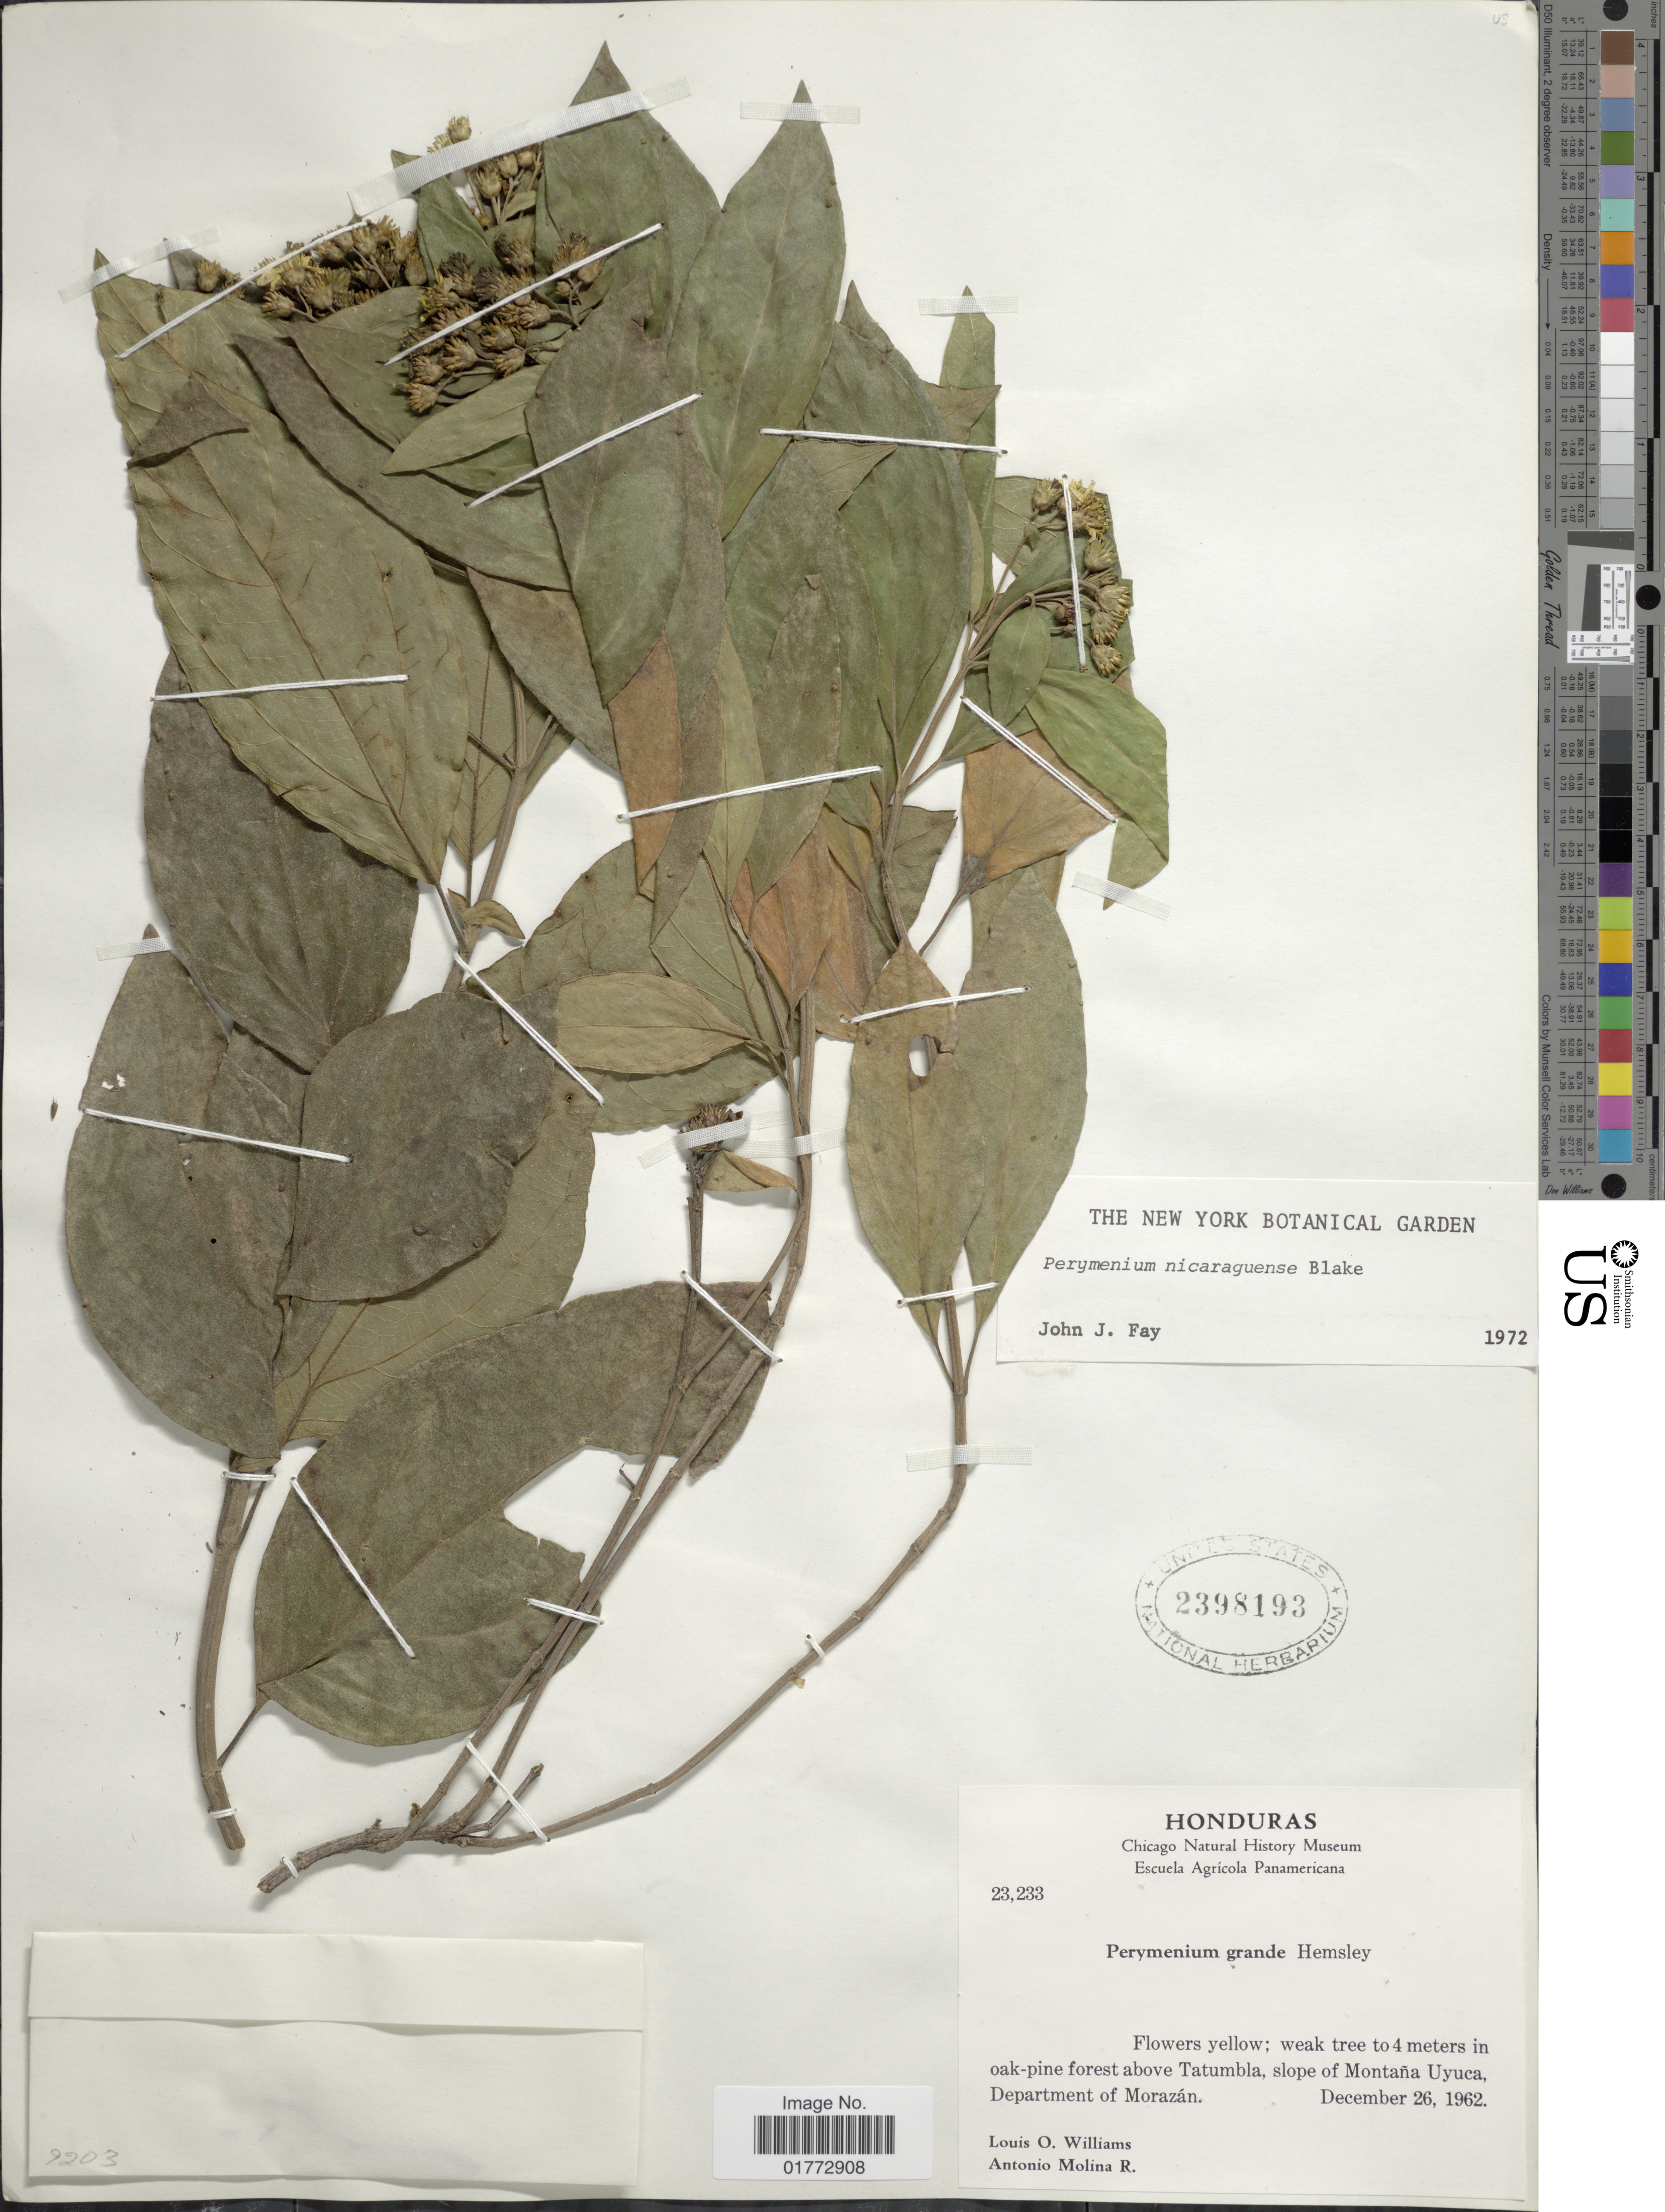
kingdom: Plantae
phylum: Tracheophyta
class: Magnoliopsida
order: Asterales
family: Asteraceae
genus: Perymenium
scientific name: Perymenium nicaraguense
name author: S.F. Blake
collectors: L. O. Williams & A. Molina R.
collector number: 23233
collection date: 1962-12-26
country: El Salvador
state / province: Morazan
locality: Weak tree to 4 meters in oak-pine forest above Tatumbla, slope of Montana Uyuca, Department of Morazan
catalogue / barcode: US 2398193